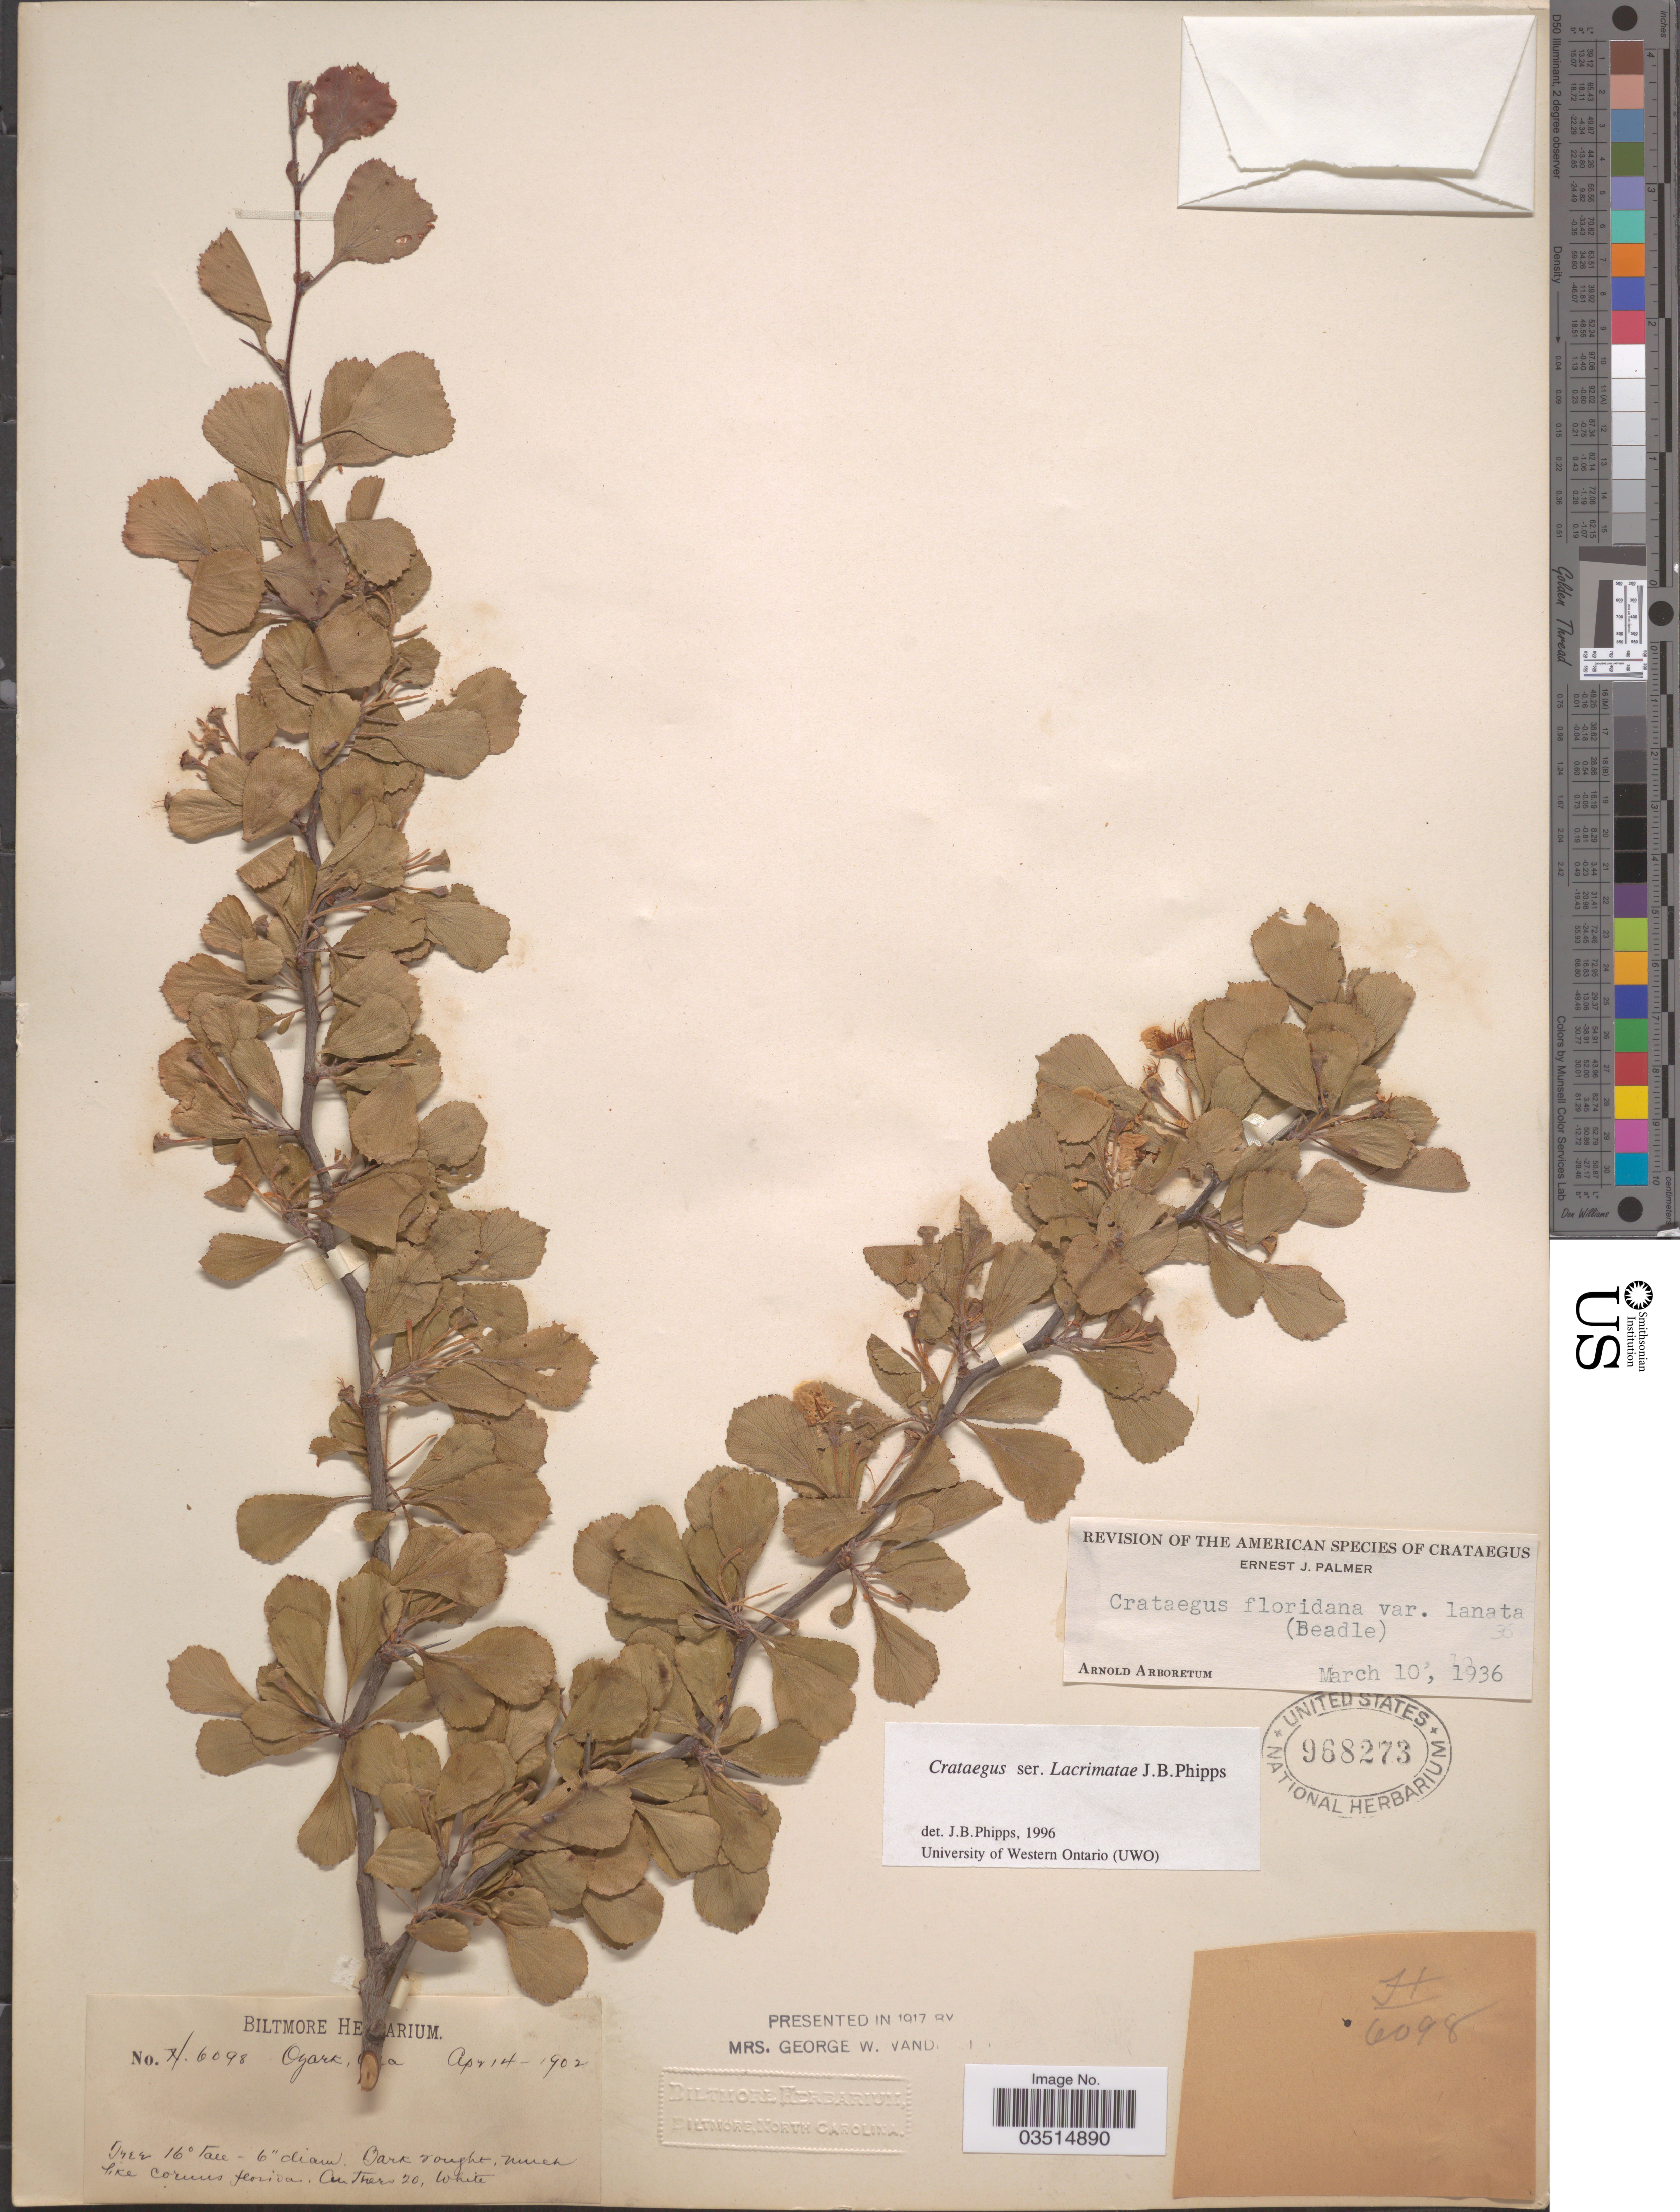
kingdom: Plantae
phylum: Tracheophyta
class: Magnoliopsida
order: Rosales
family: Rosaceae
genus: Crataegus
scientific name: Crataegus floridana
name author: Sarg.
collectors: ex herb. Biltmore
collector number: H6098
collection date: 1902-04-14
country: United States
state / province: Alabama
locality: Ozark.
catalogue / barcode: US 968273